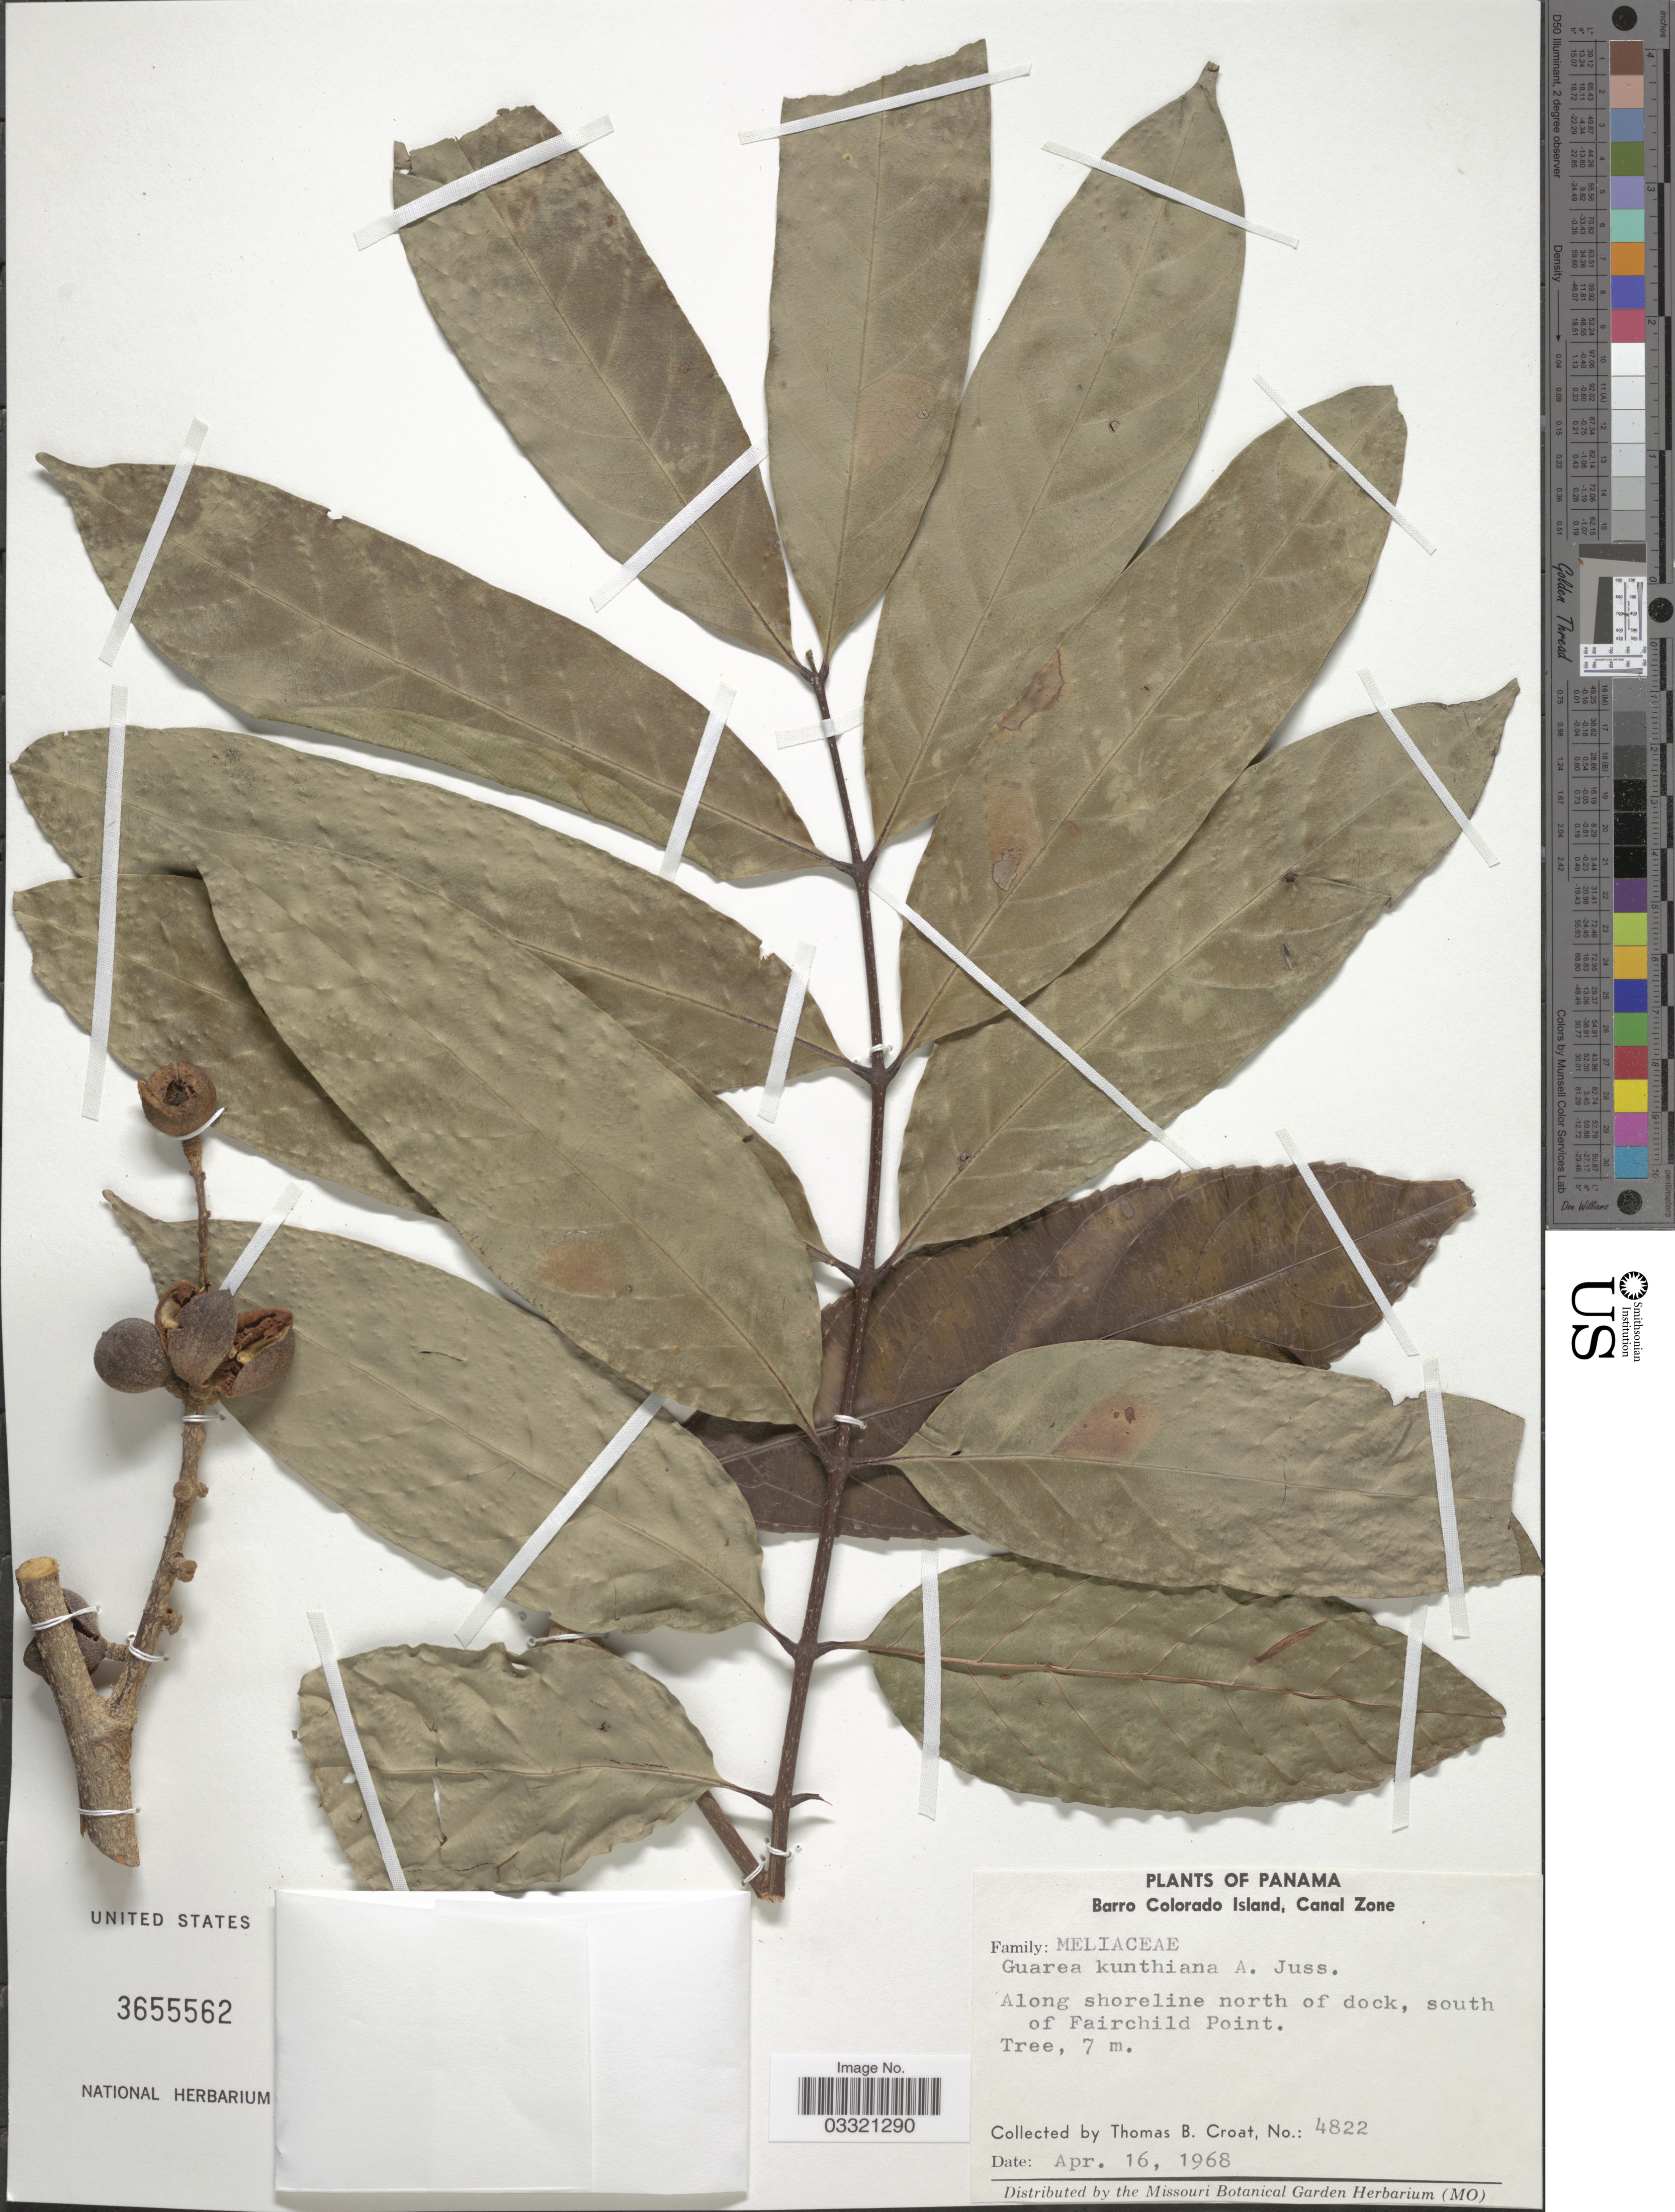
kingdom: Plantae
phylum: Tracheophyta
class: Magnoliopsida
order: Sapindales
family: Meliaceae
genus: Guarea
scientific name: Guarea kunthiana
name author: A. Juss.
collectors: T. B. Croat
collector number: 4822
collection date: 1968-04-16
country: Panama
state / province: Panamá Oeste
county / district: Canal Zone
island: Barro Colorado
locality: Barro Colorado Island, Canal Zone. Along shoreline north of dock, south of Fairchild Point.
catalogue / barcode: US 3655562